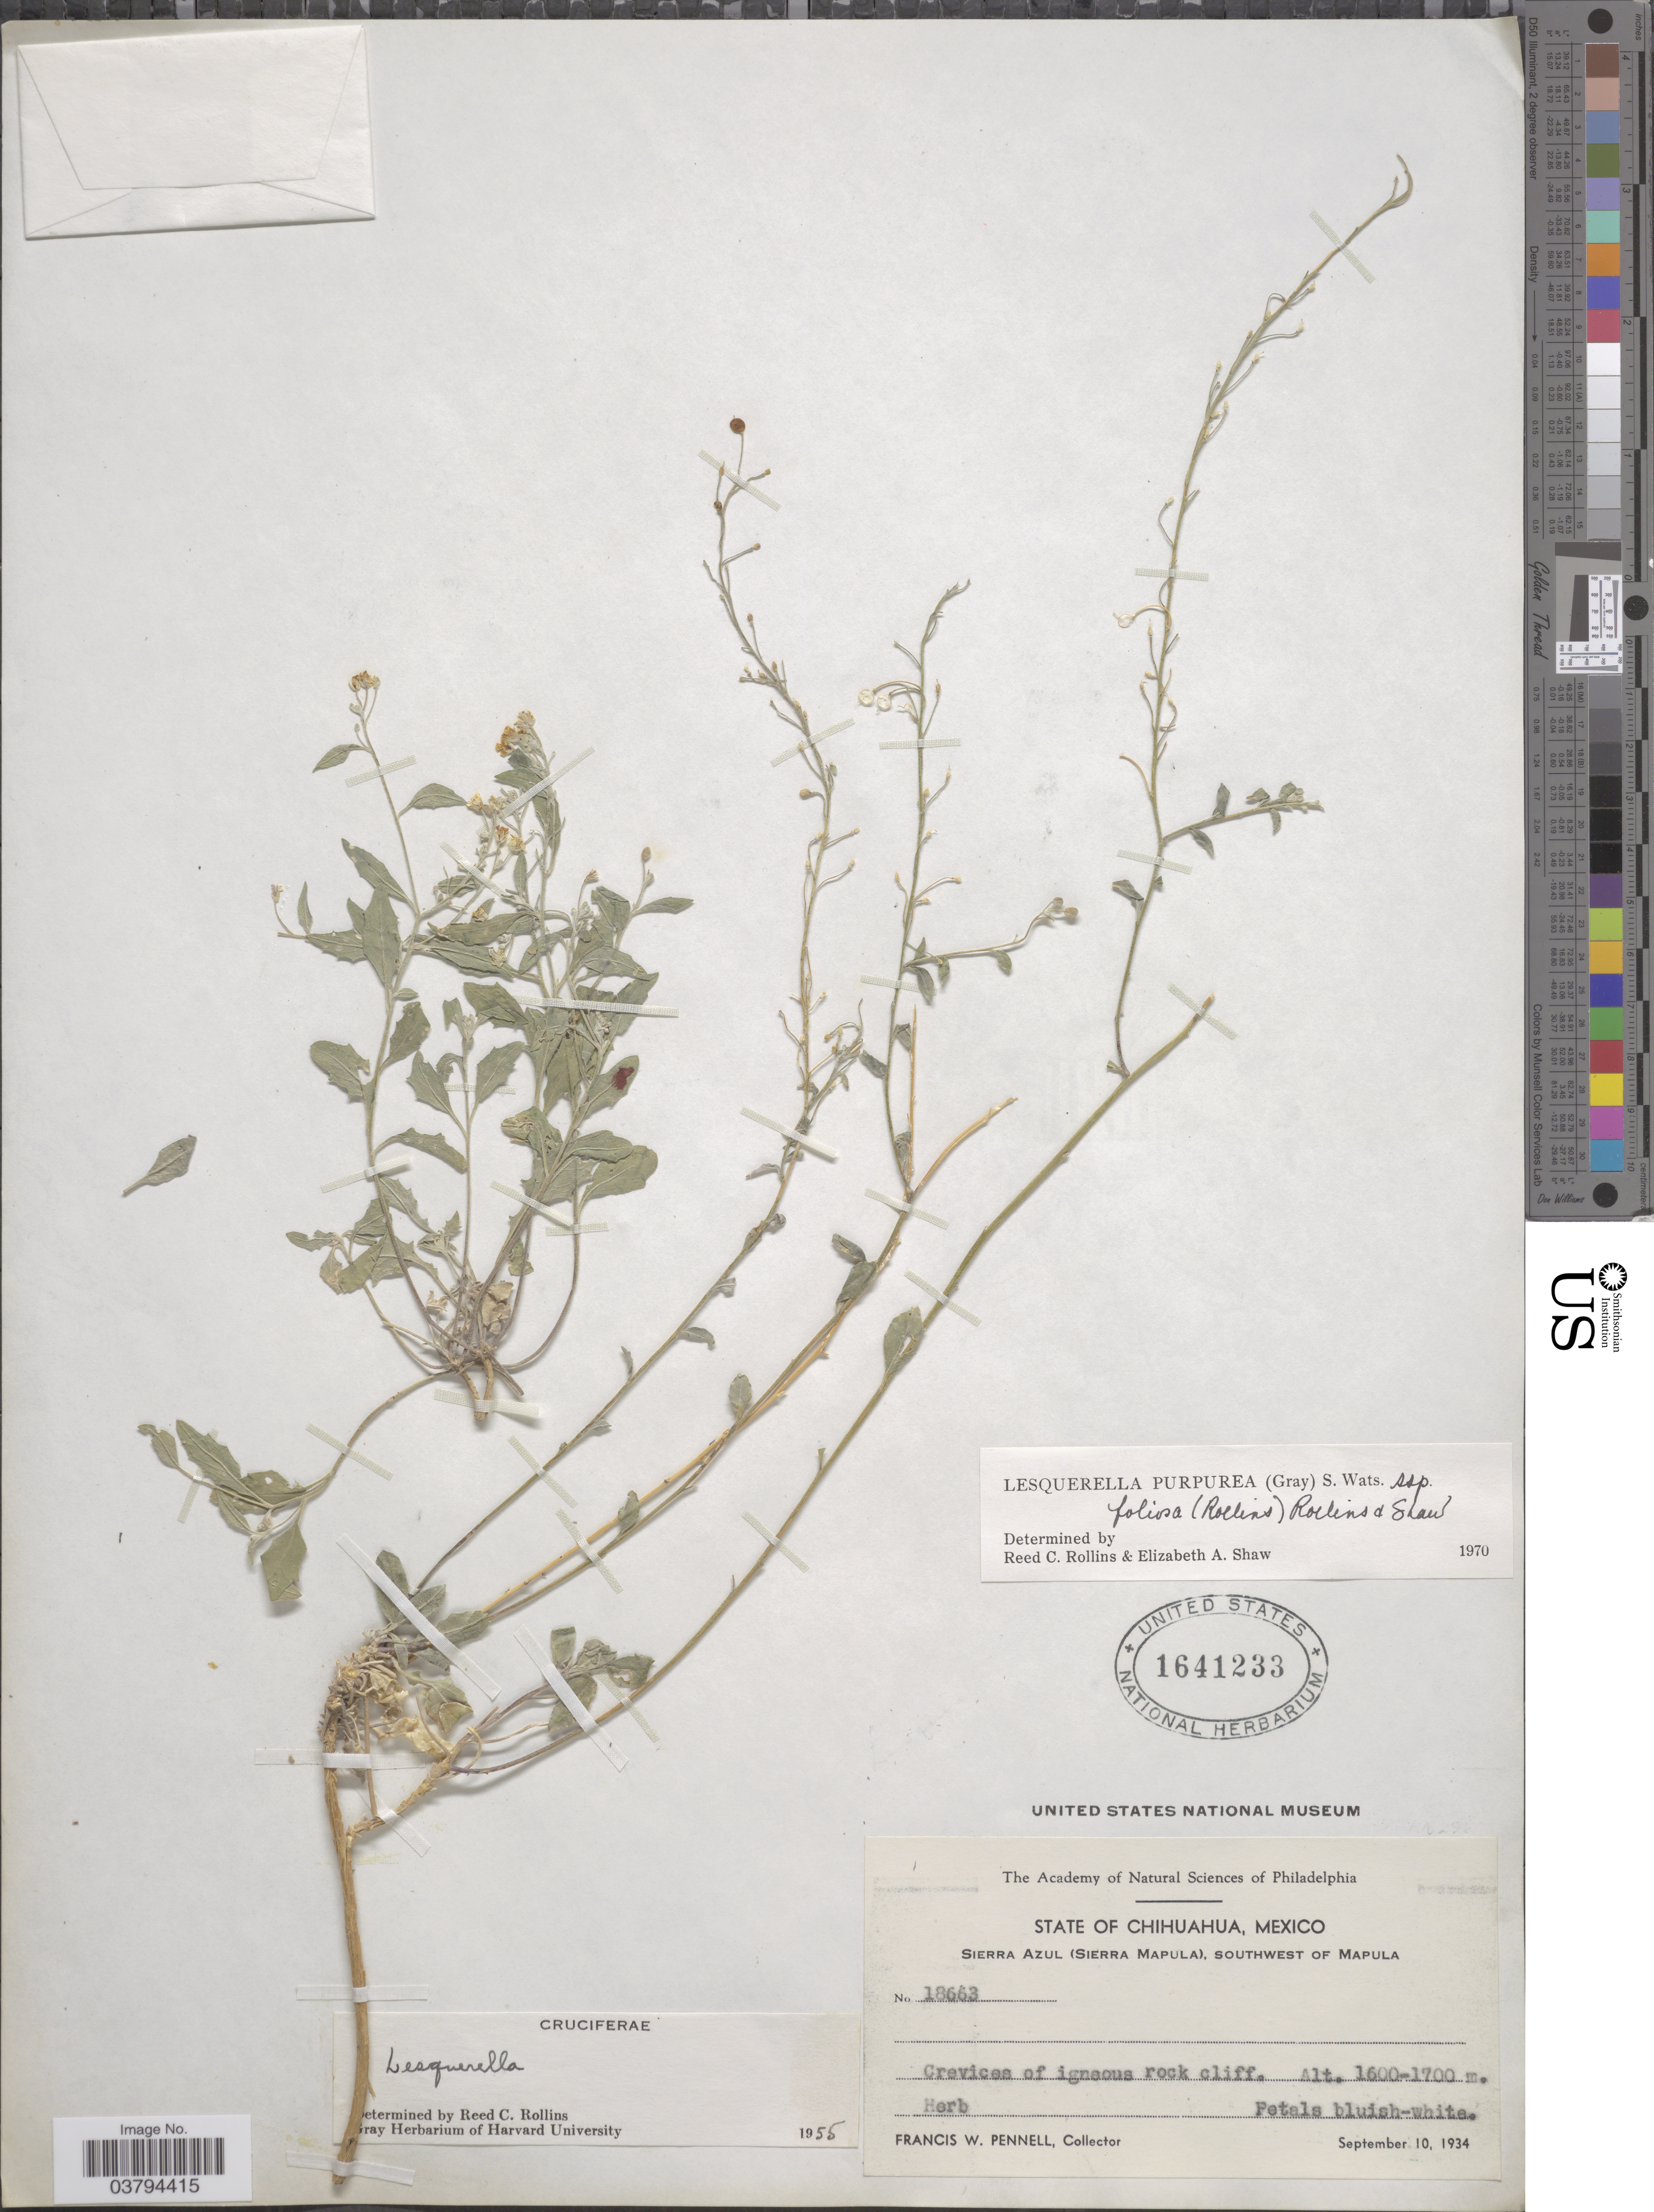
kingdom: Plantae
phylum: Tracheophyta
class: Magnoliopsida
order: Brassicales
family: Brassicaceae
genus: Lesquerella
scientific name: Lesquerella purpurea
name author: (A. Gray) S. Watson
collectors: F. W. Pennell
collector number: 18663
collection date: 1934-09-10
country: Mexico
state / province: Chihuahua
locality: Sierra Azul ( Sierra Mapula), southwest of Mapula.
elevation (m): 1600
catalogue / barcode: US 1641233